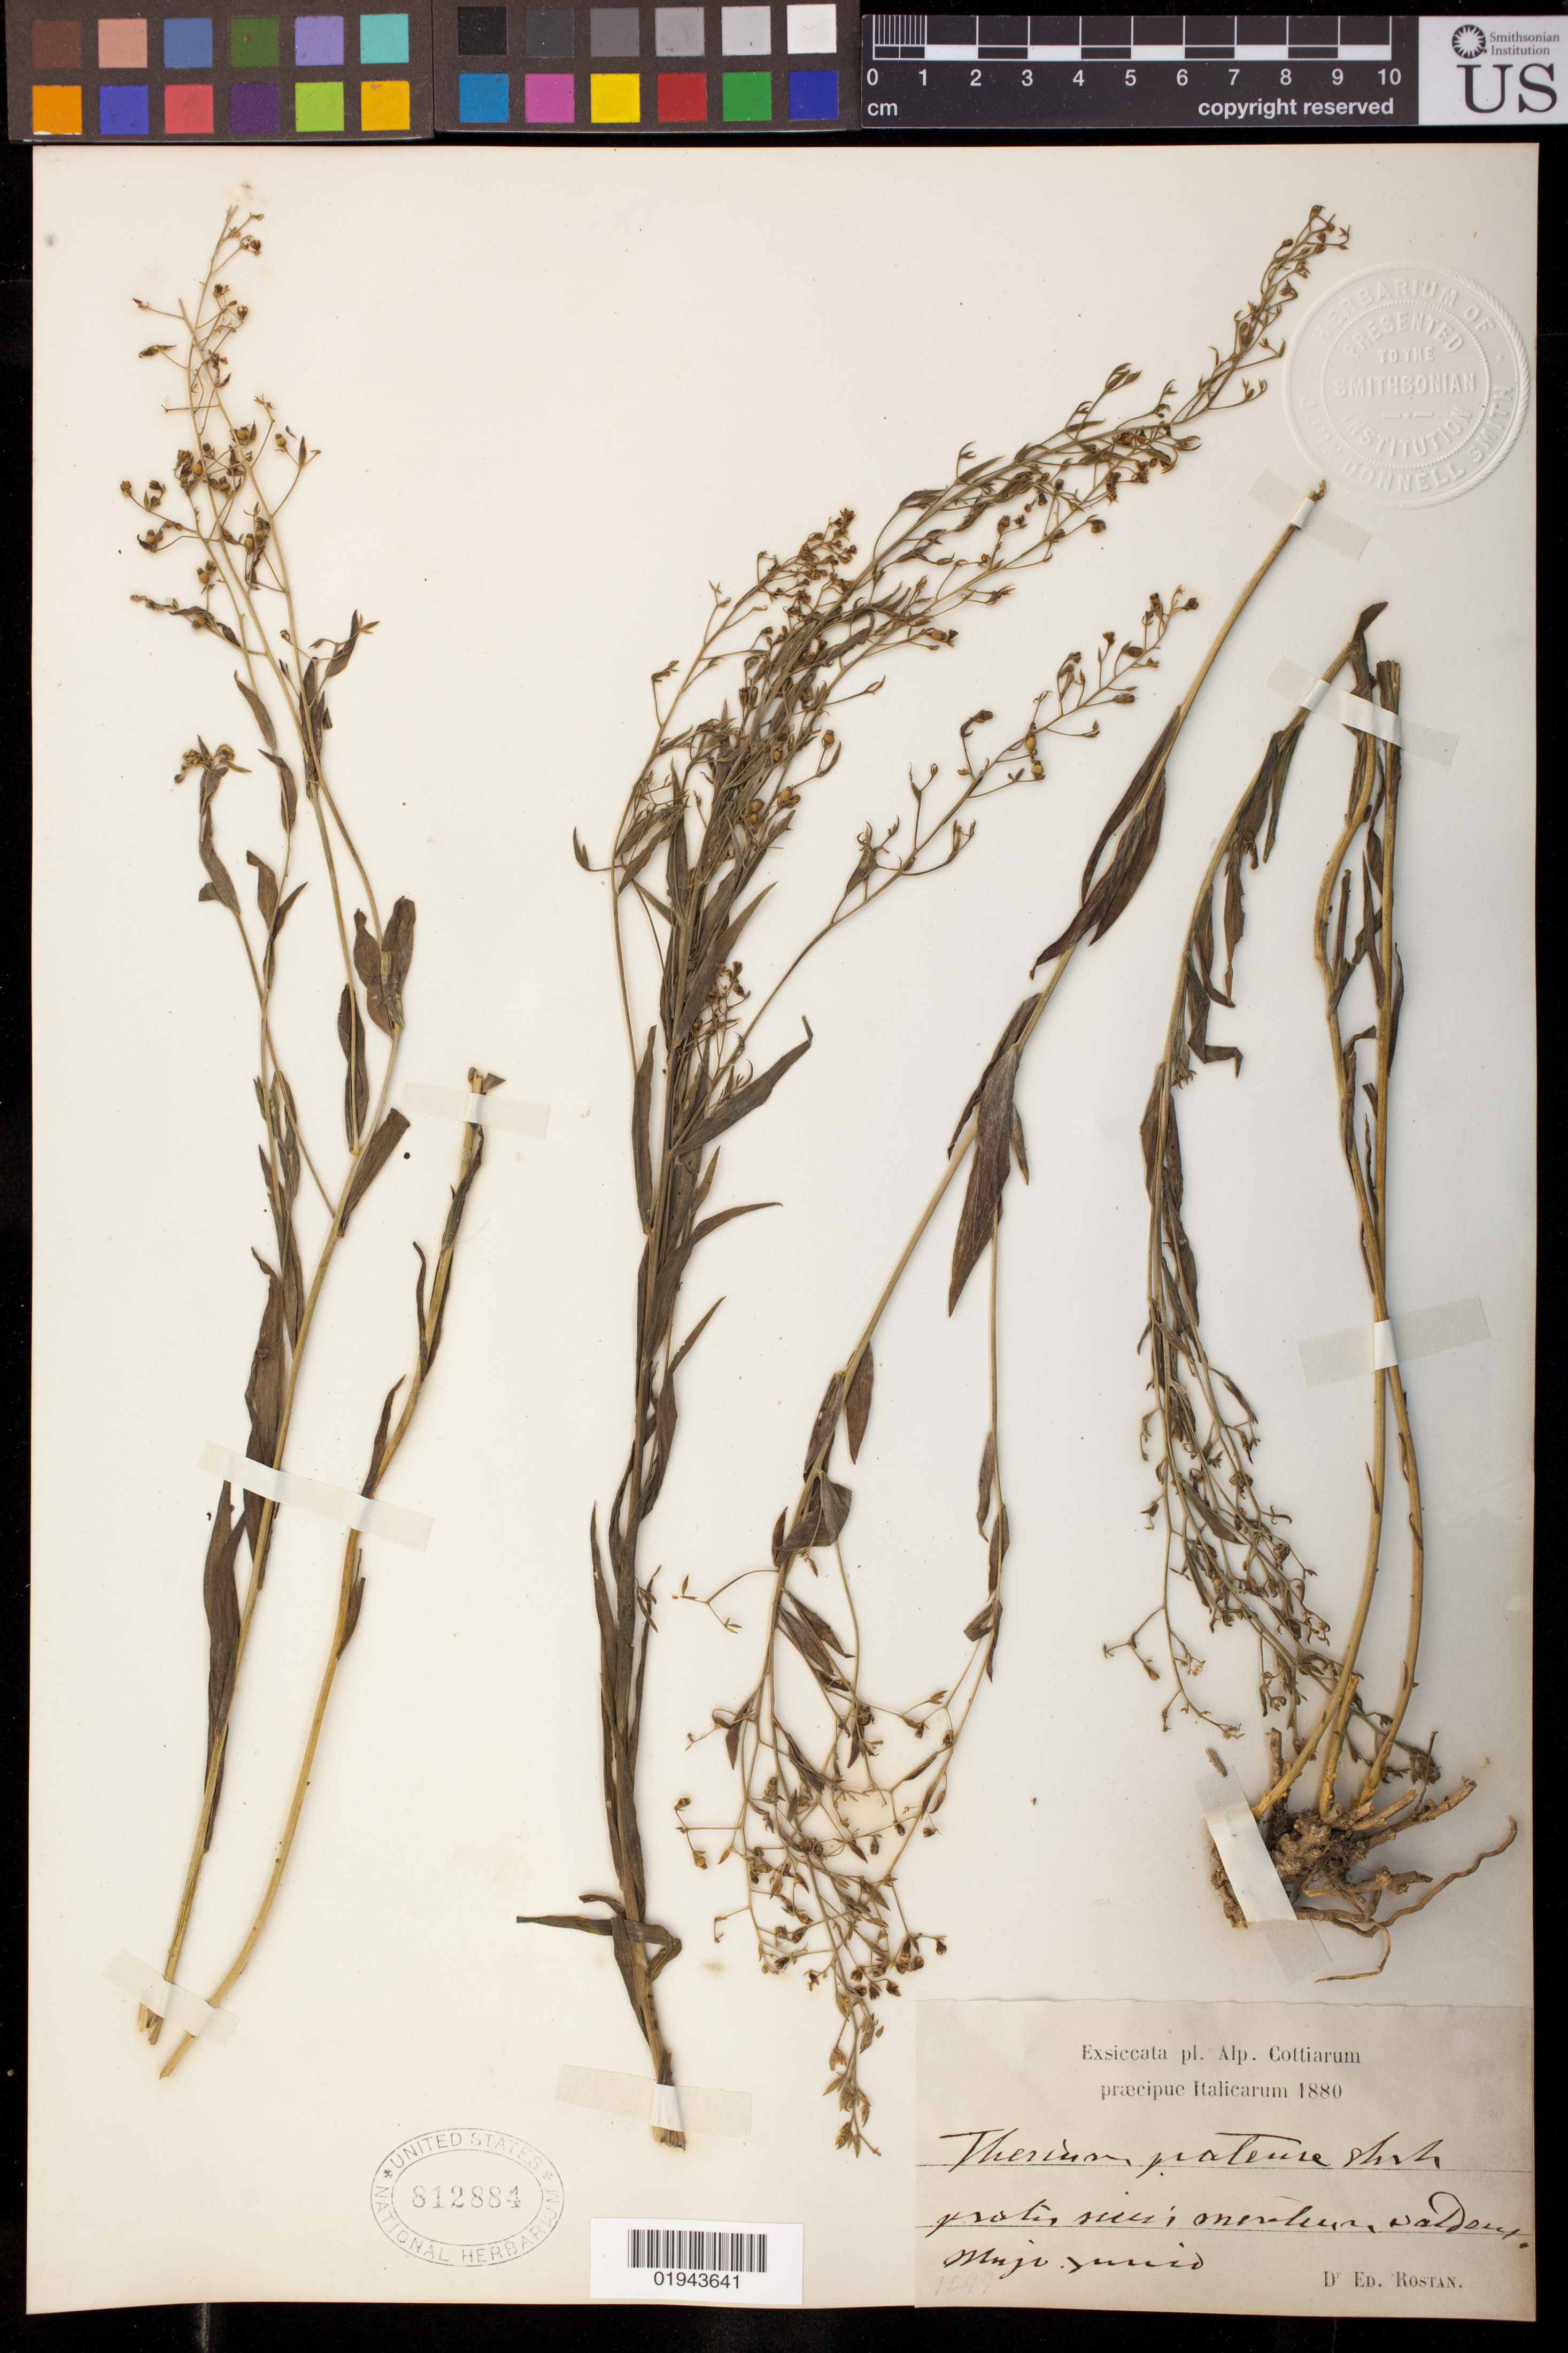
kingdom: Plantae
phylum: Tracheophyta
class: Magnoliopsida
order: Santalales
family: Thesiaceae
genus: Thesium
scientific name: Thesium pratense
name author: Ehrh. ex Schrad.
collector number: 1299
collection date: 1880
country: Italy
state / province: Piedmont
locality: Alp. Cottiarum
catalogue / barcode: US 812884